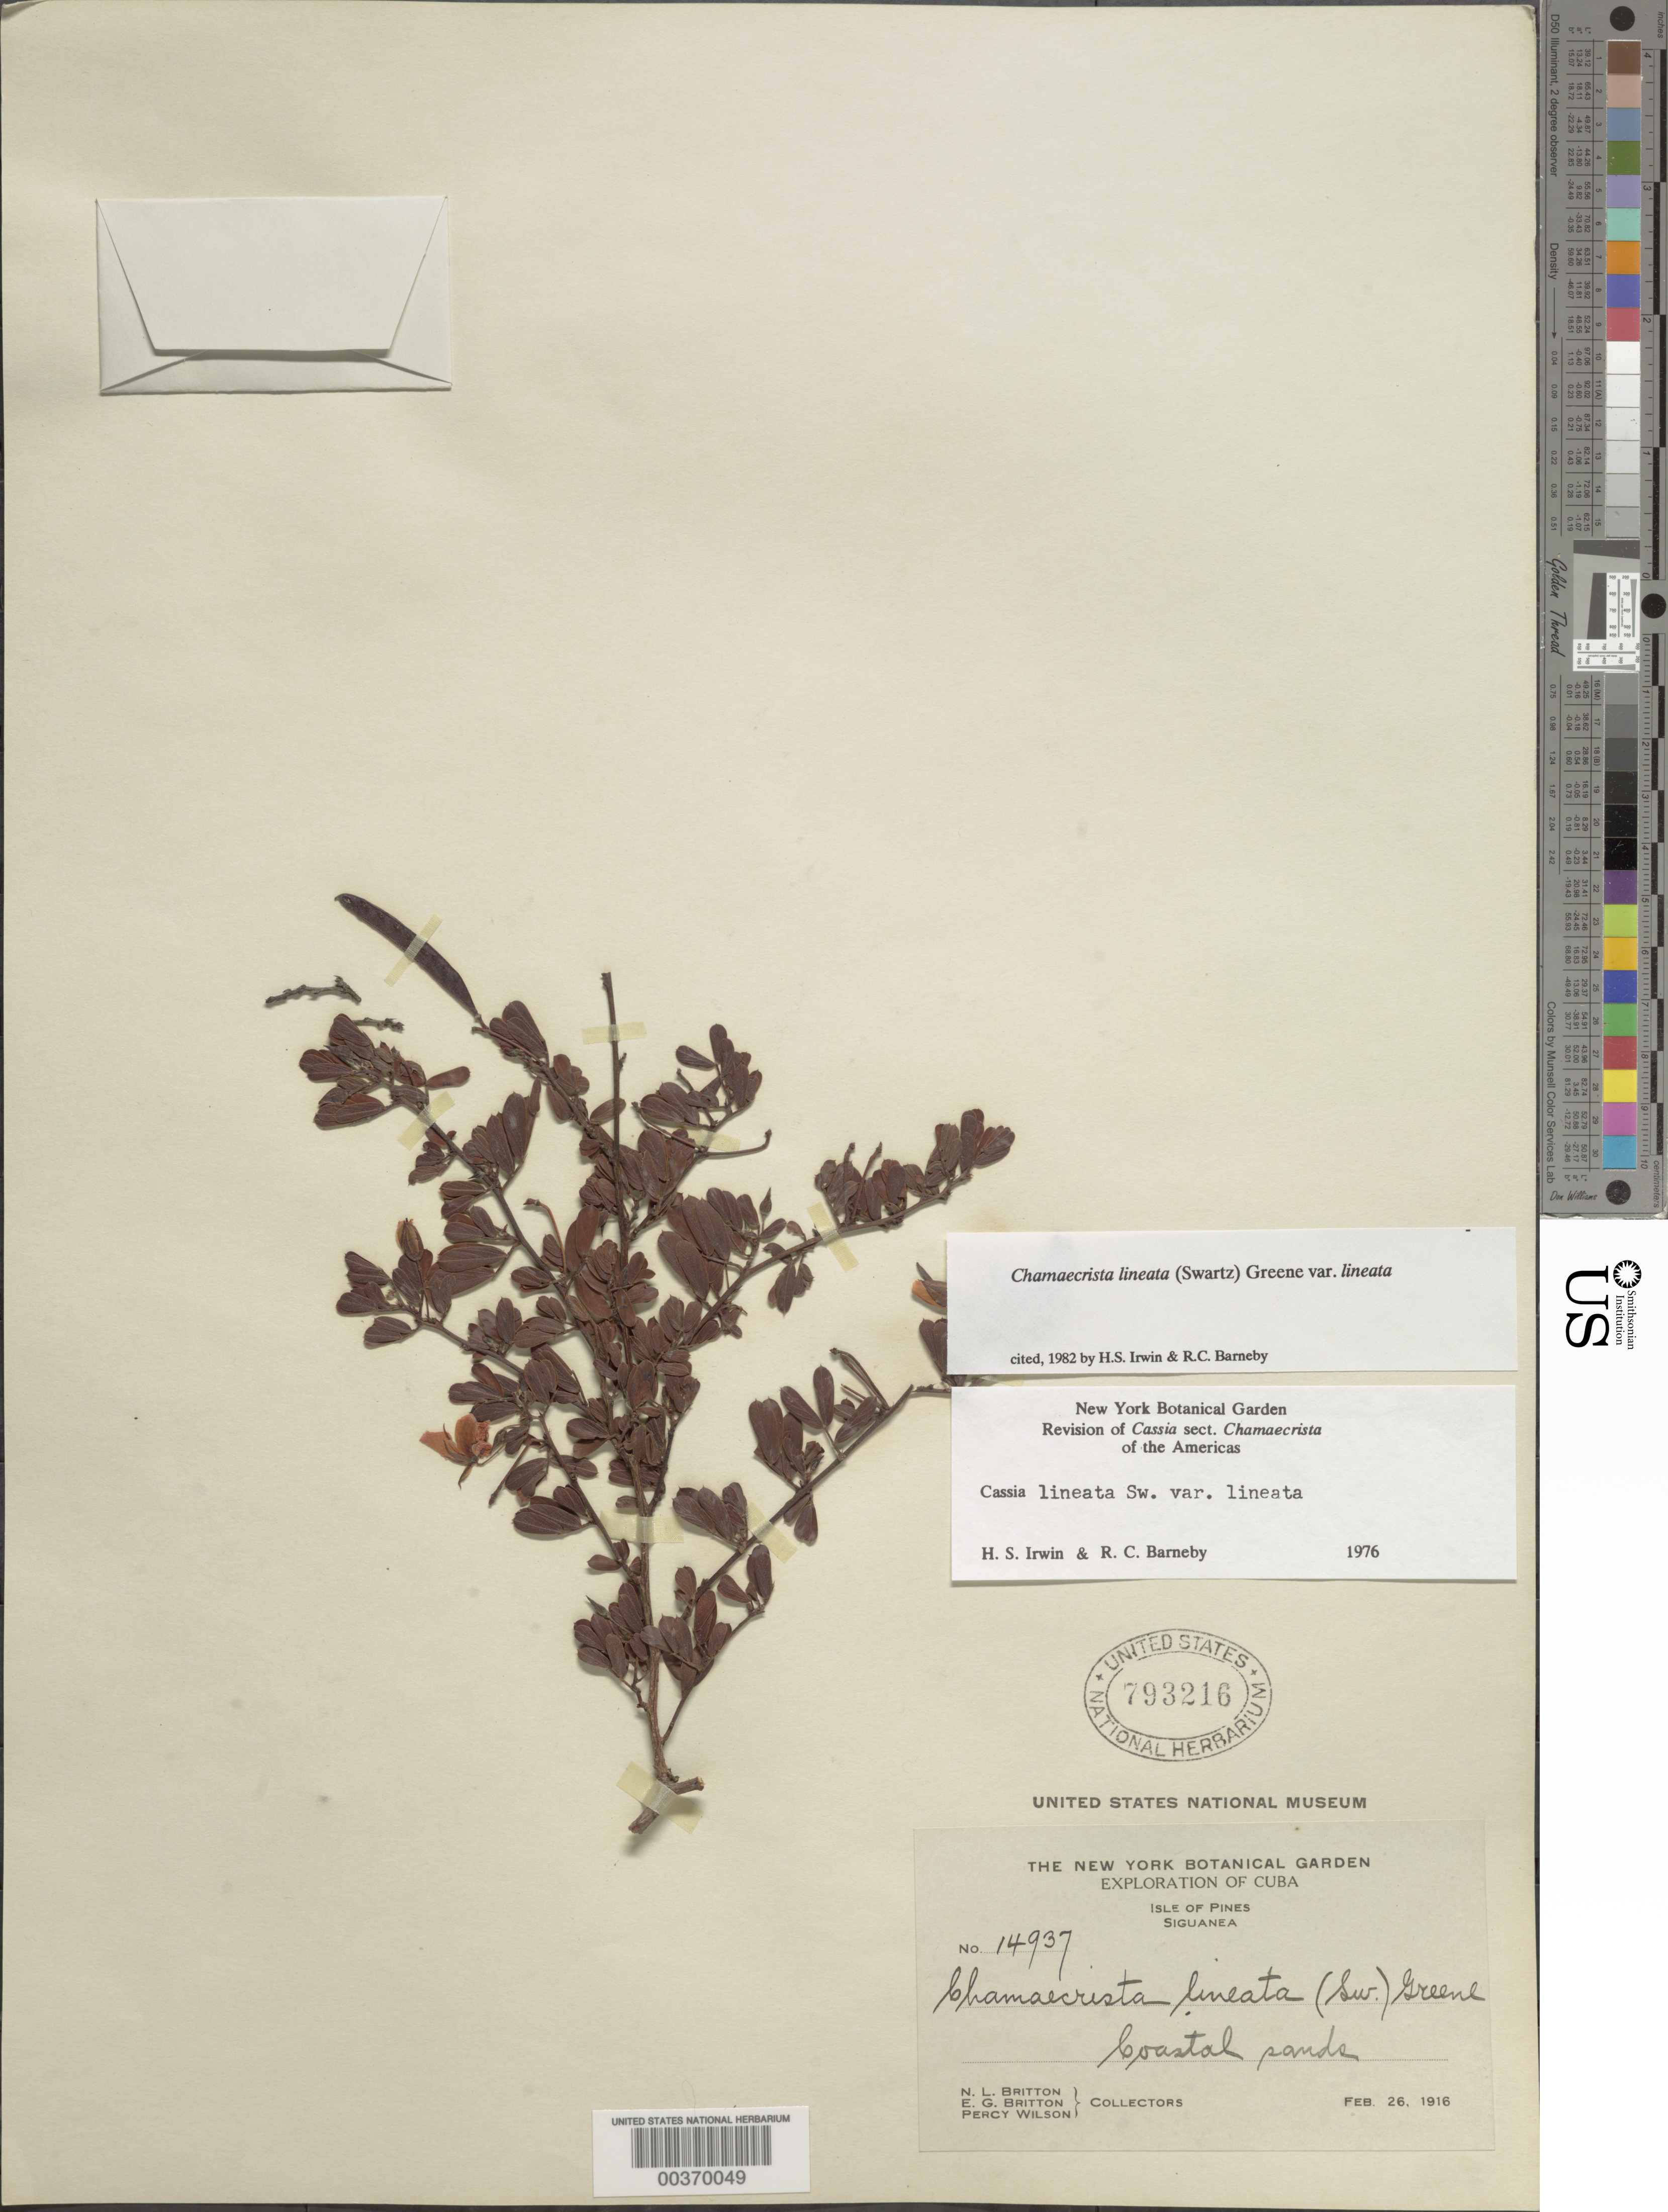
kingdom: Plantae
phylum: Tracheophyta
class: Magnoliopsida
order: Fabales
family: Fabaceae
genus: Chamaecrista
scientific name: Chamaecrista lineata var. lineata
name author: (Sw.) Greene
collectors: N. Britton, E. G. Britton & P. Wilson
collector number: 14937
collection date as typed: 26 Feb 1916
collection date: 1916-02-26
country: Cuba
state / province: Isla de La Juventud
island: Isla de La Juventud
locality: Siguanea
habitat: Coastal sands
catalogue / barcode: US 793216